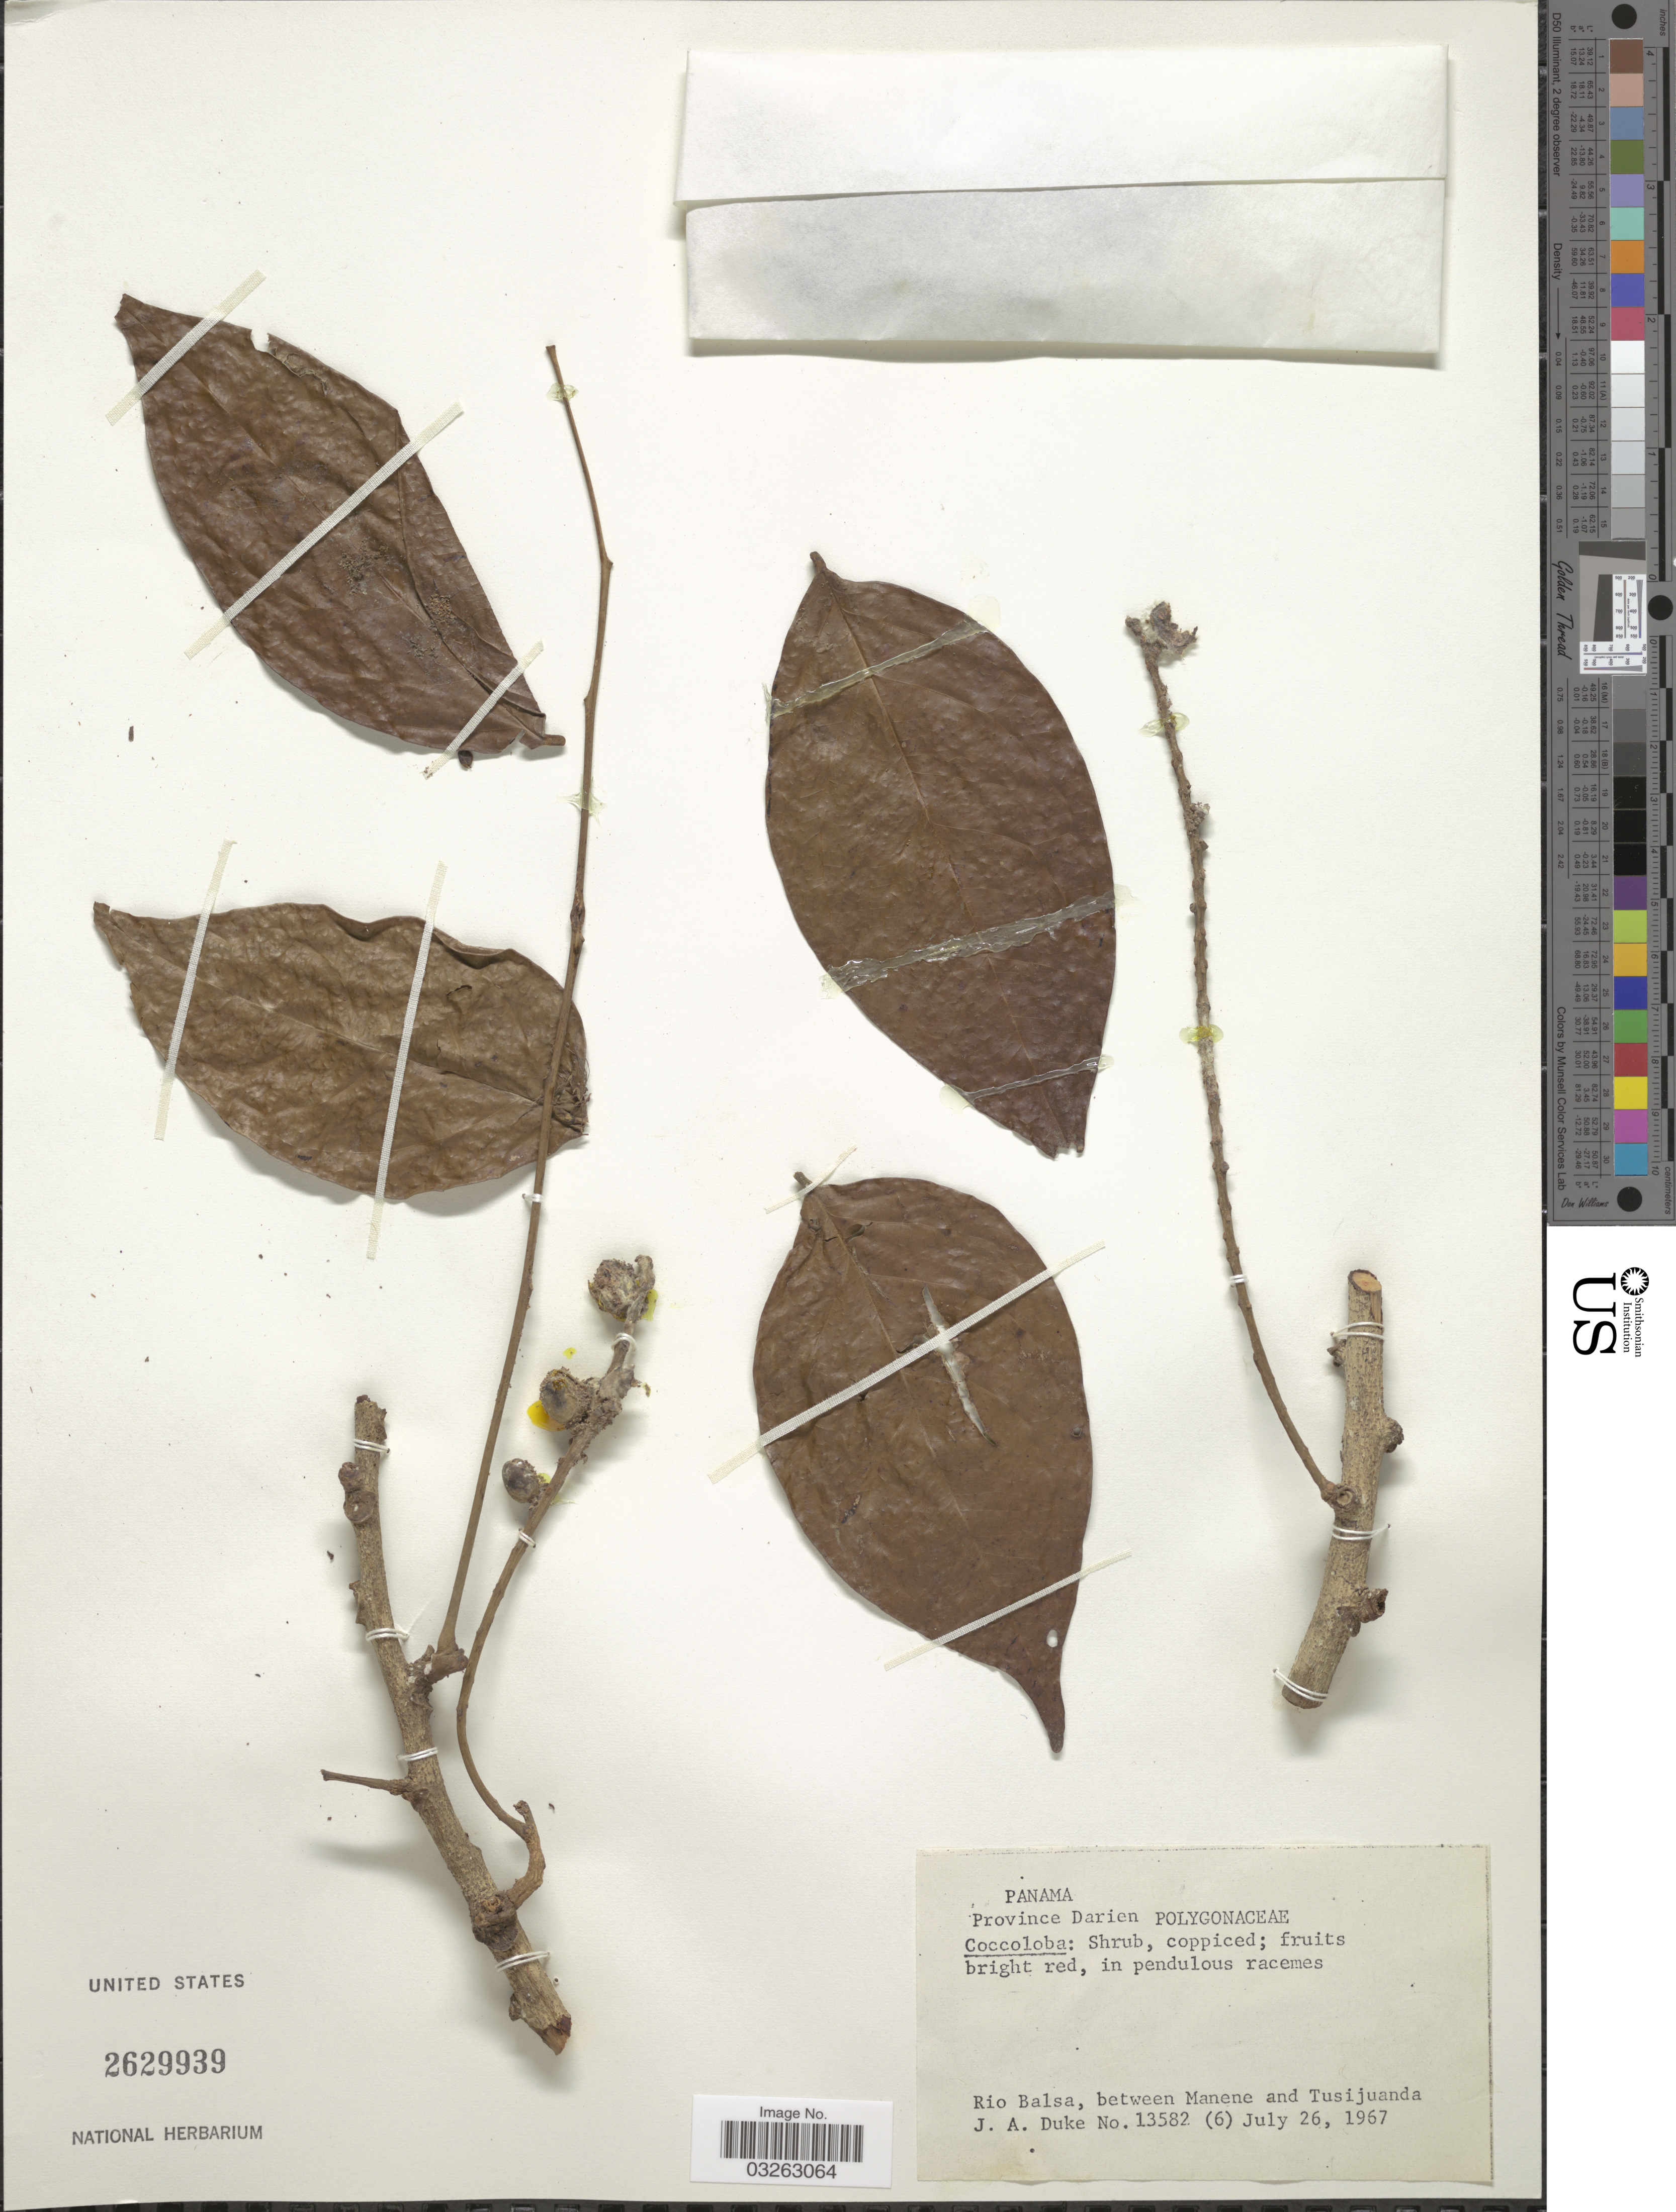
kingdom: Plantae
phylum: Tracheophyta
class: Magnoliopsida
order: Caryophyllales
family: Polygonaceae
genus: Coccoloba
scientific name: Coccoloba sp.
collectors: J. A. Duke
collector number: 13582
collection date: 1967-07-26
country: Panama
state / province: Darién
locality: Rio Balsa, between Manene and Tusijuanda.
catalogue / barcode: US 2629939